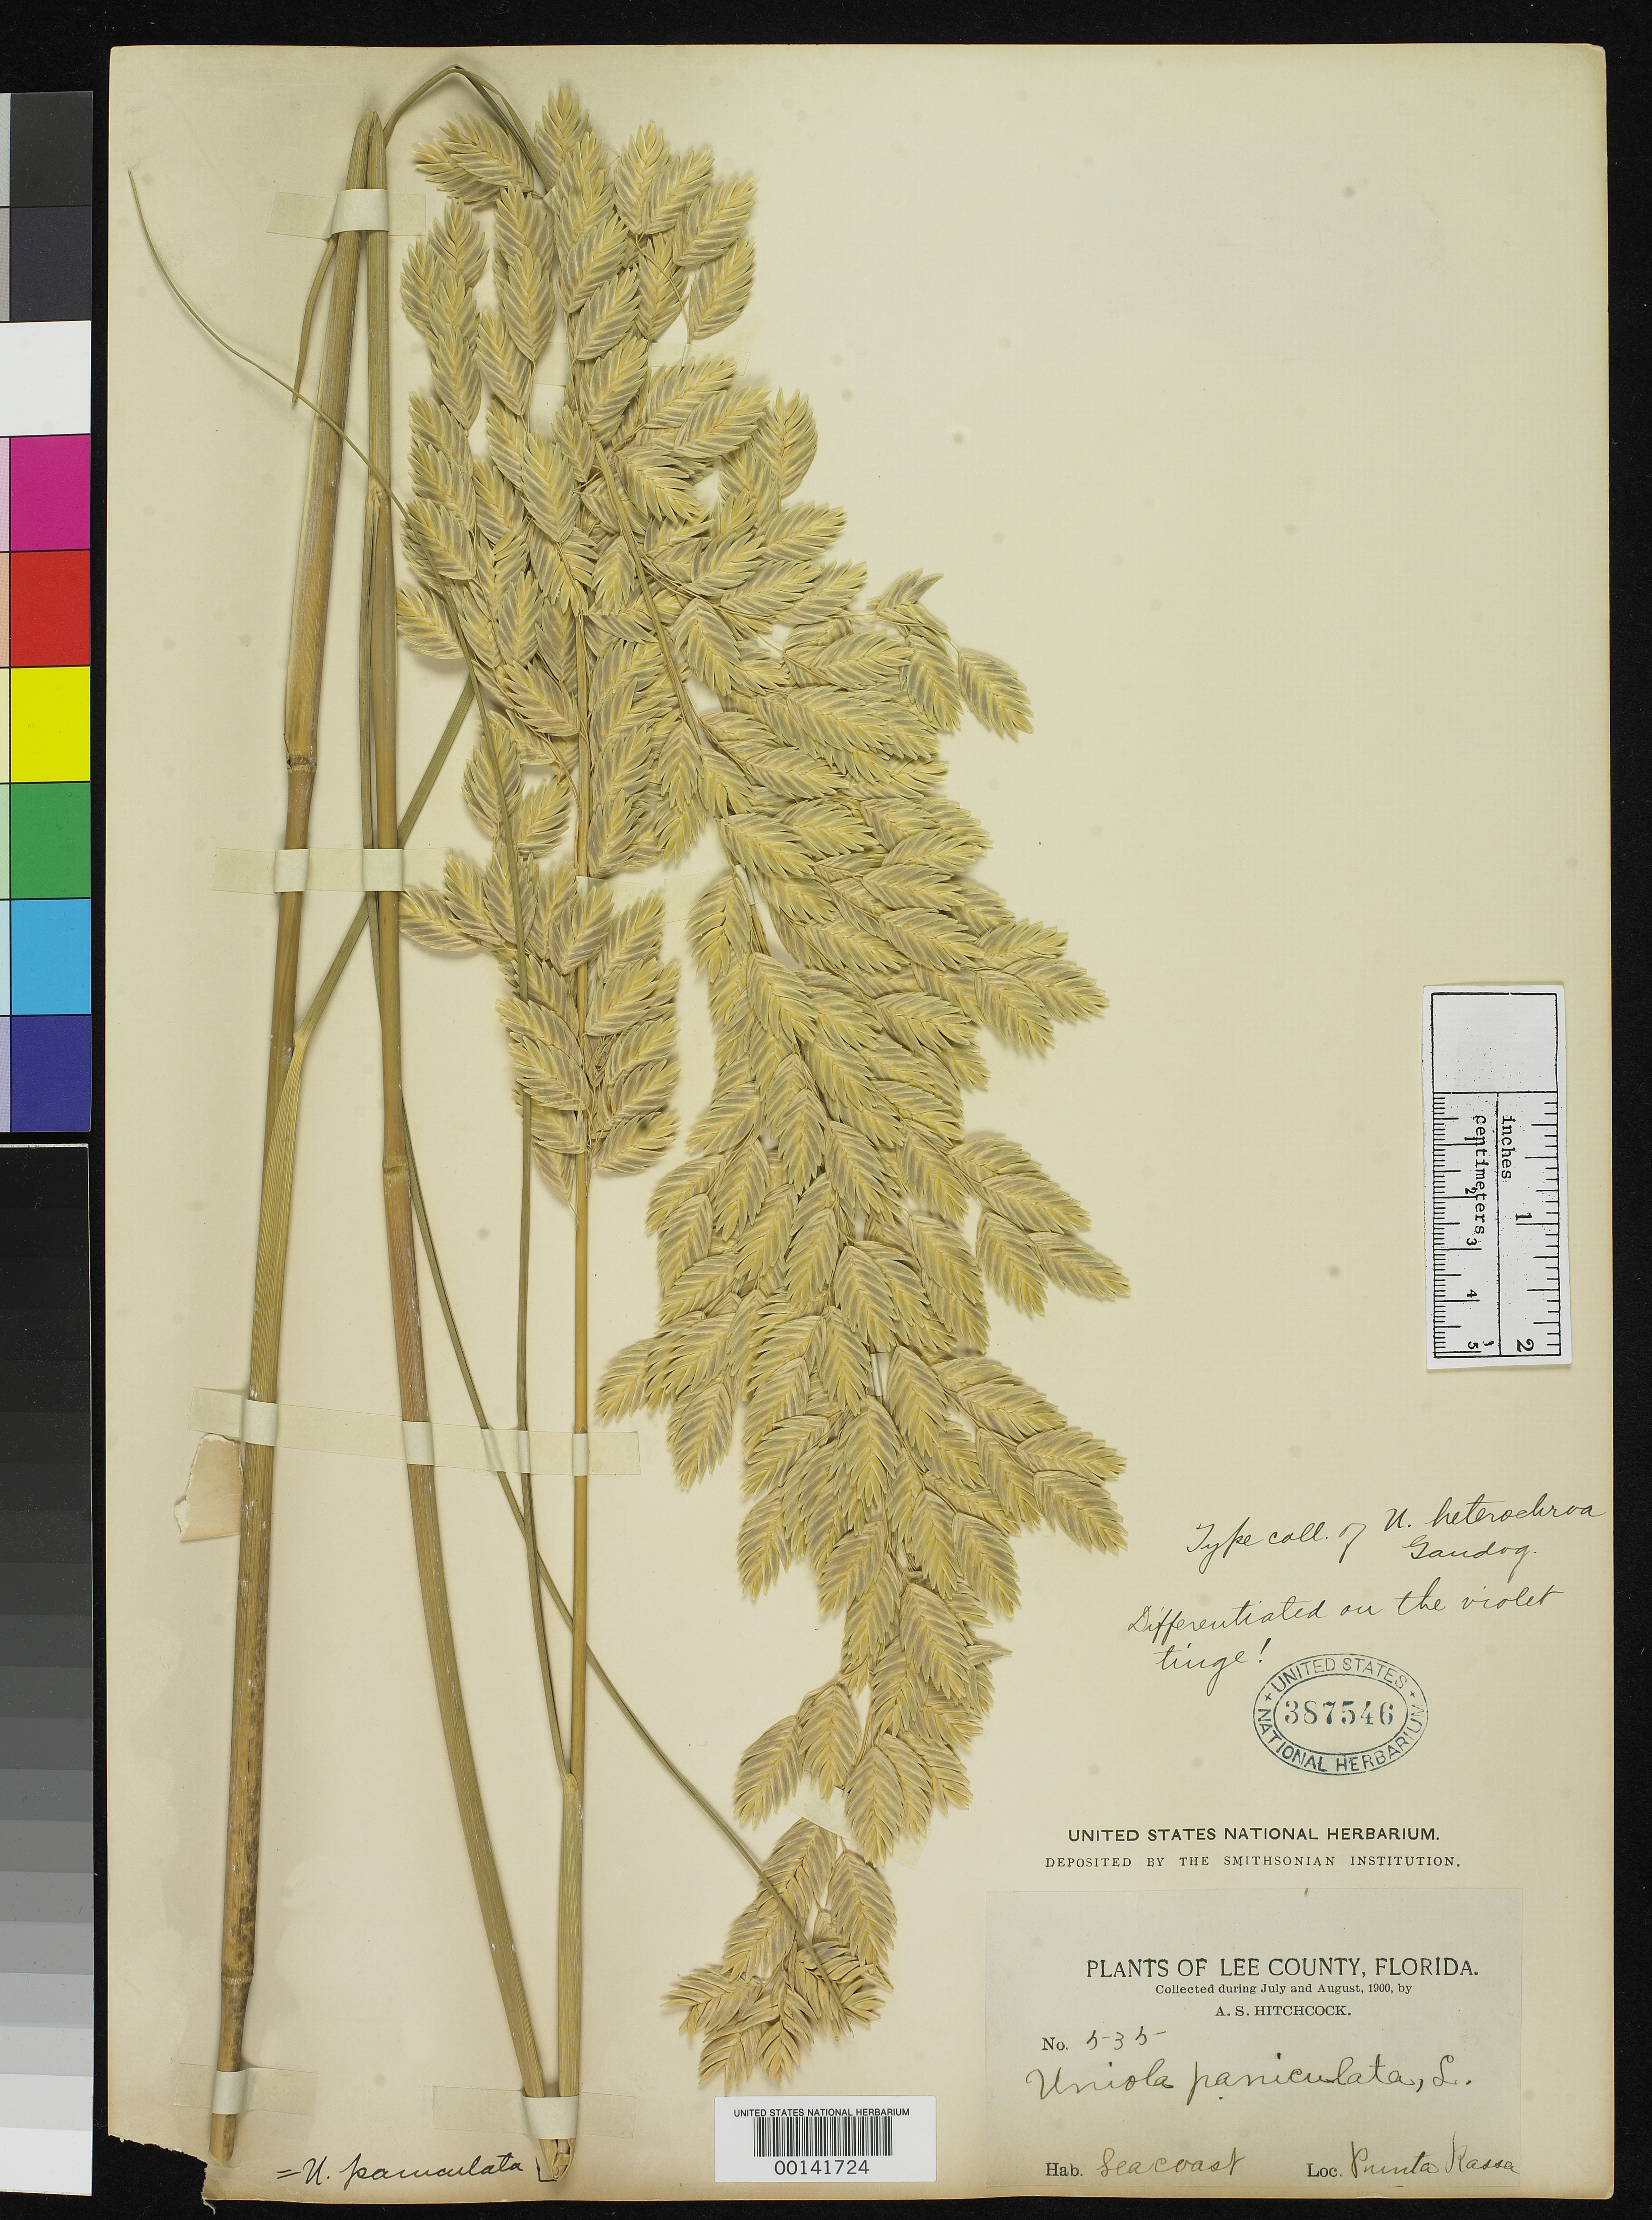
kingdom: Plantae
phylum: Tracheophyta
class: Liliopsida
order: Poales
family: Poaceae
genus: Uniola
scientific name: Uniola heterochroa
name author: Gand.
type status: Type Collection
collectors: A. S. Hitchcock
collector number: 535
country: United States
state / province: Florida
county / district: Lee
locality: Ad Punta Rassa Loe.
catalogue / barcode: US 387546